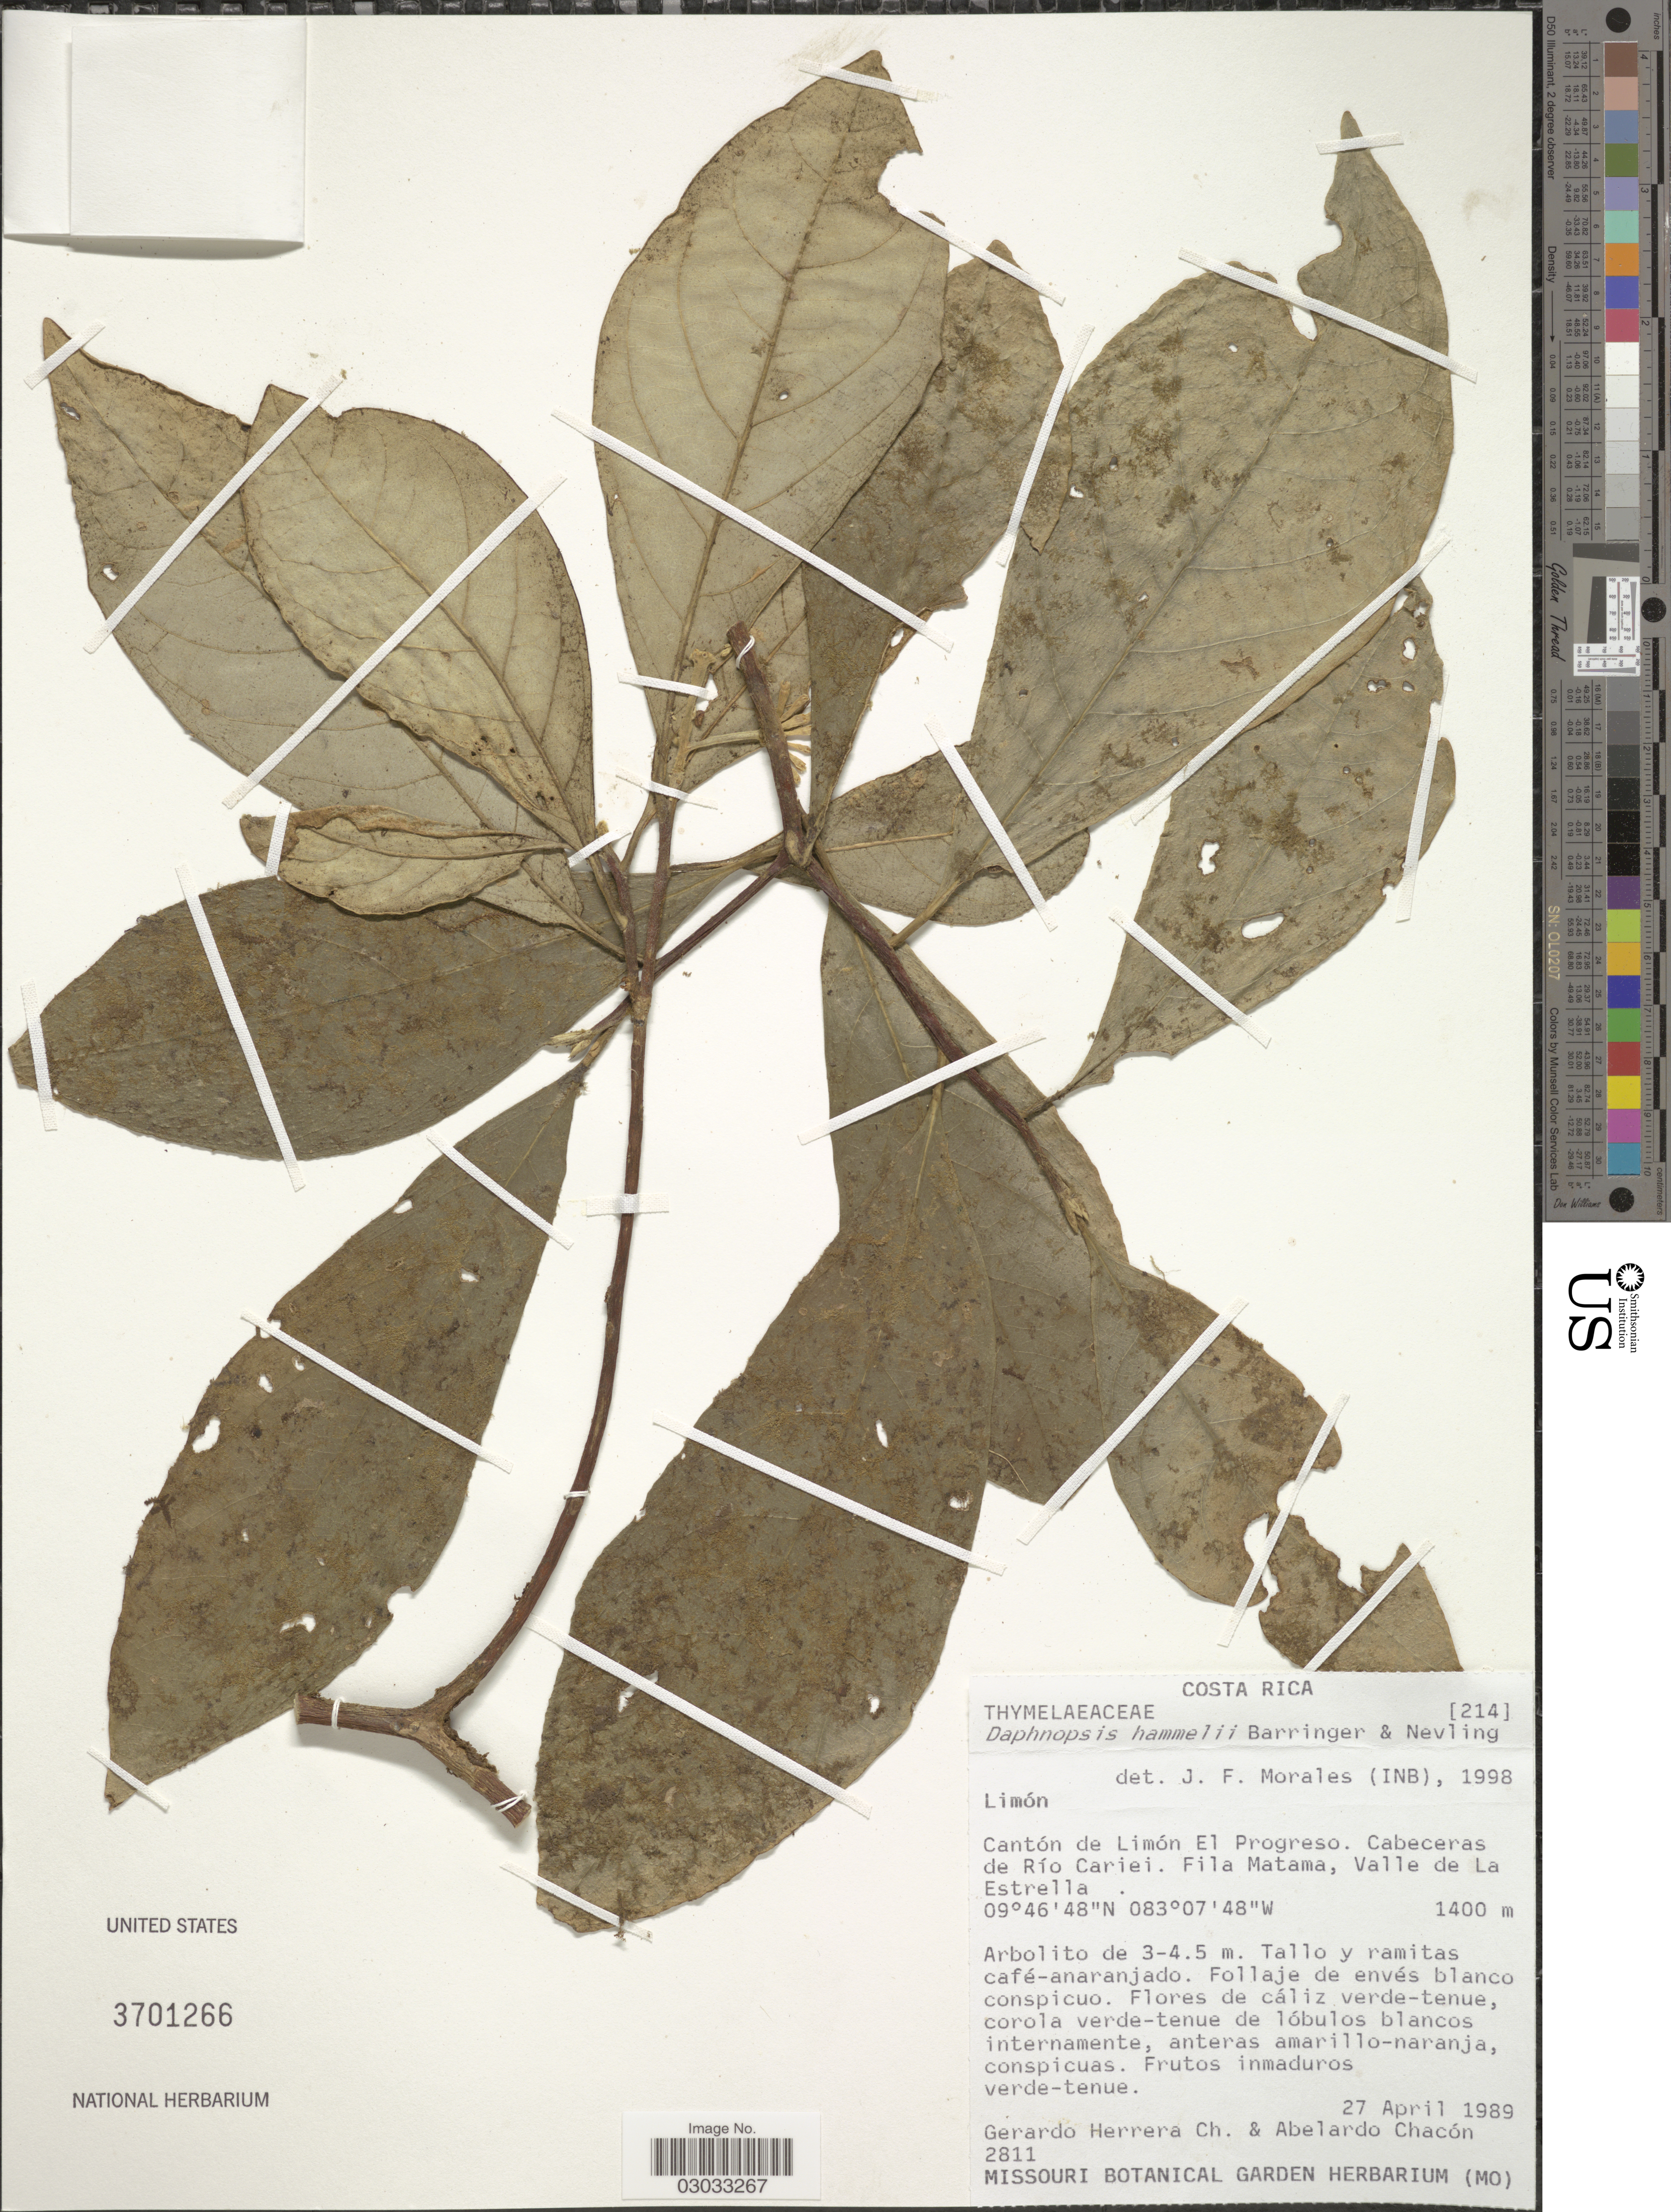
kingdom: Plantae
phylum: Tracheophyta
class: Magnoliopsida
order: Malvales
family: Thymelaeaceae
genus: Daphnopsis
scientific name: Daphnopsis hammelii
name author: Barringer & Nevling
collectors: G. Herrera Ch. & A. Chacon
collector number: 2811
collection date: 1989-04-27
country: Costa Rica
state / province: Limón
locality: Cantón de Limón El Progreso. Cabeceras de Río Cariei. Fila Matama, Valle de La Estrella.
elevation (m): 1400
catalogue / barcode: US 3701266